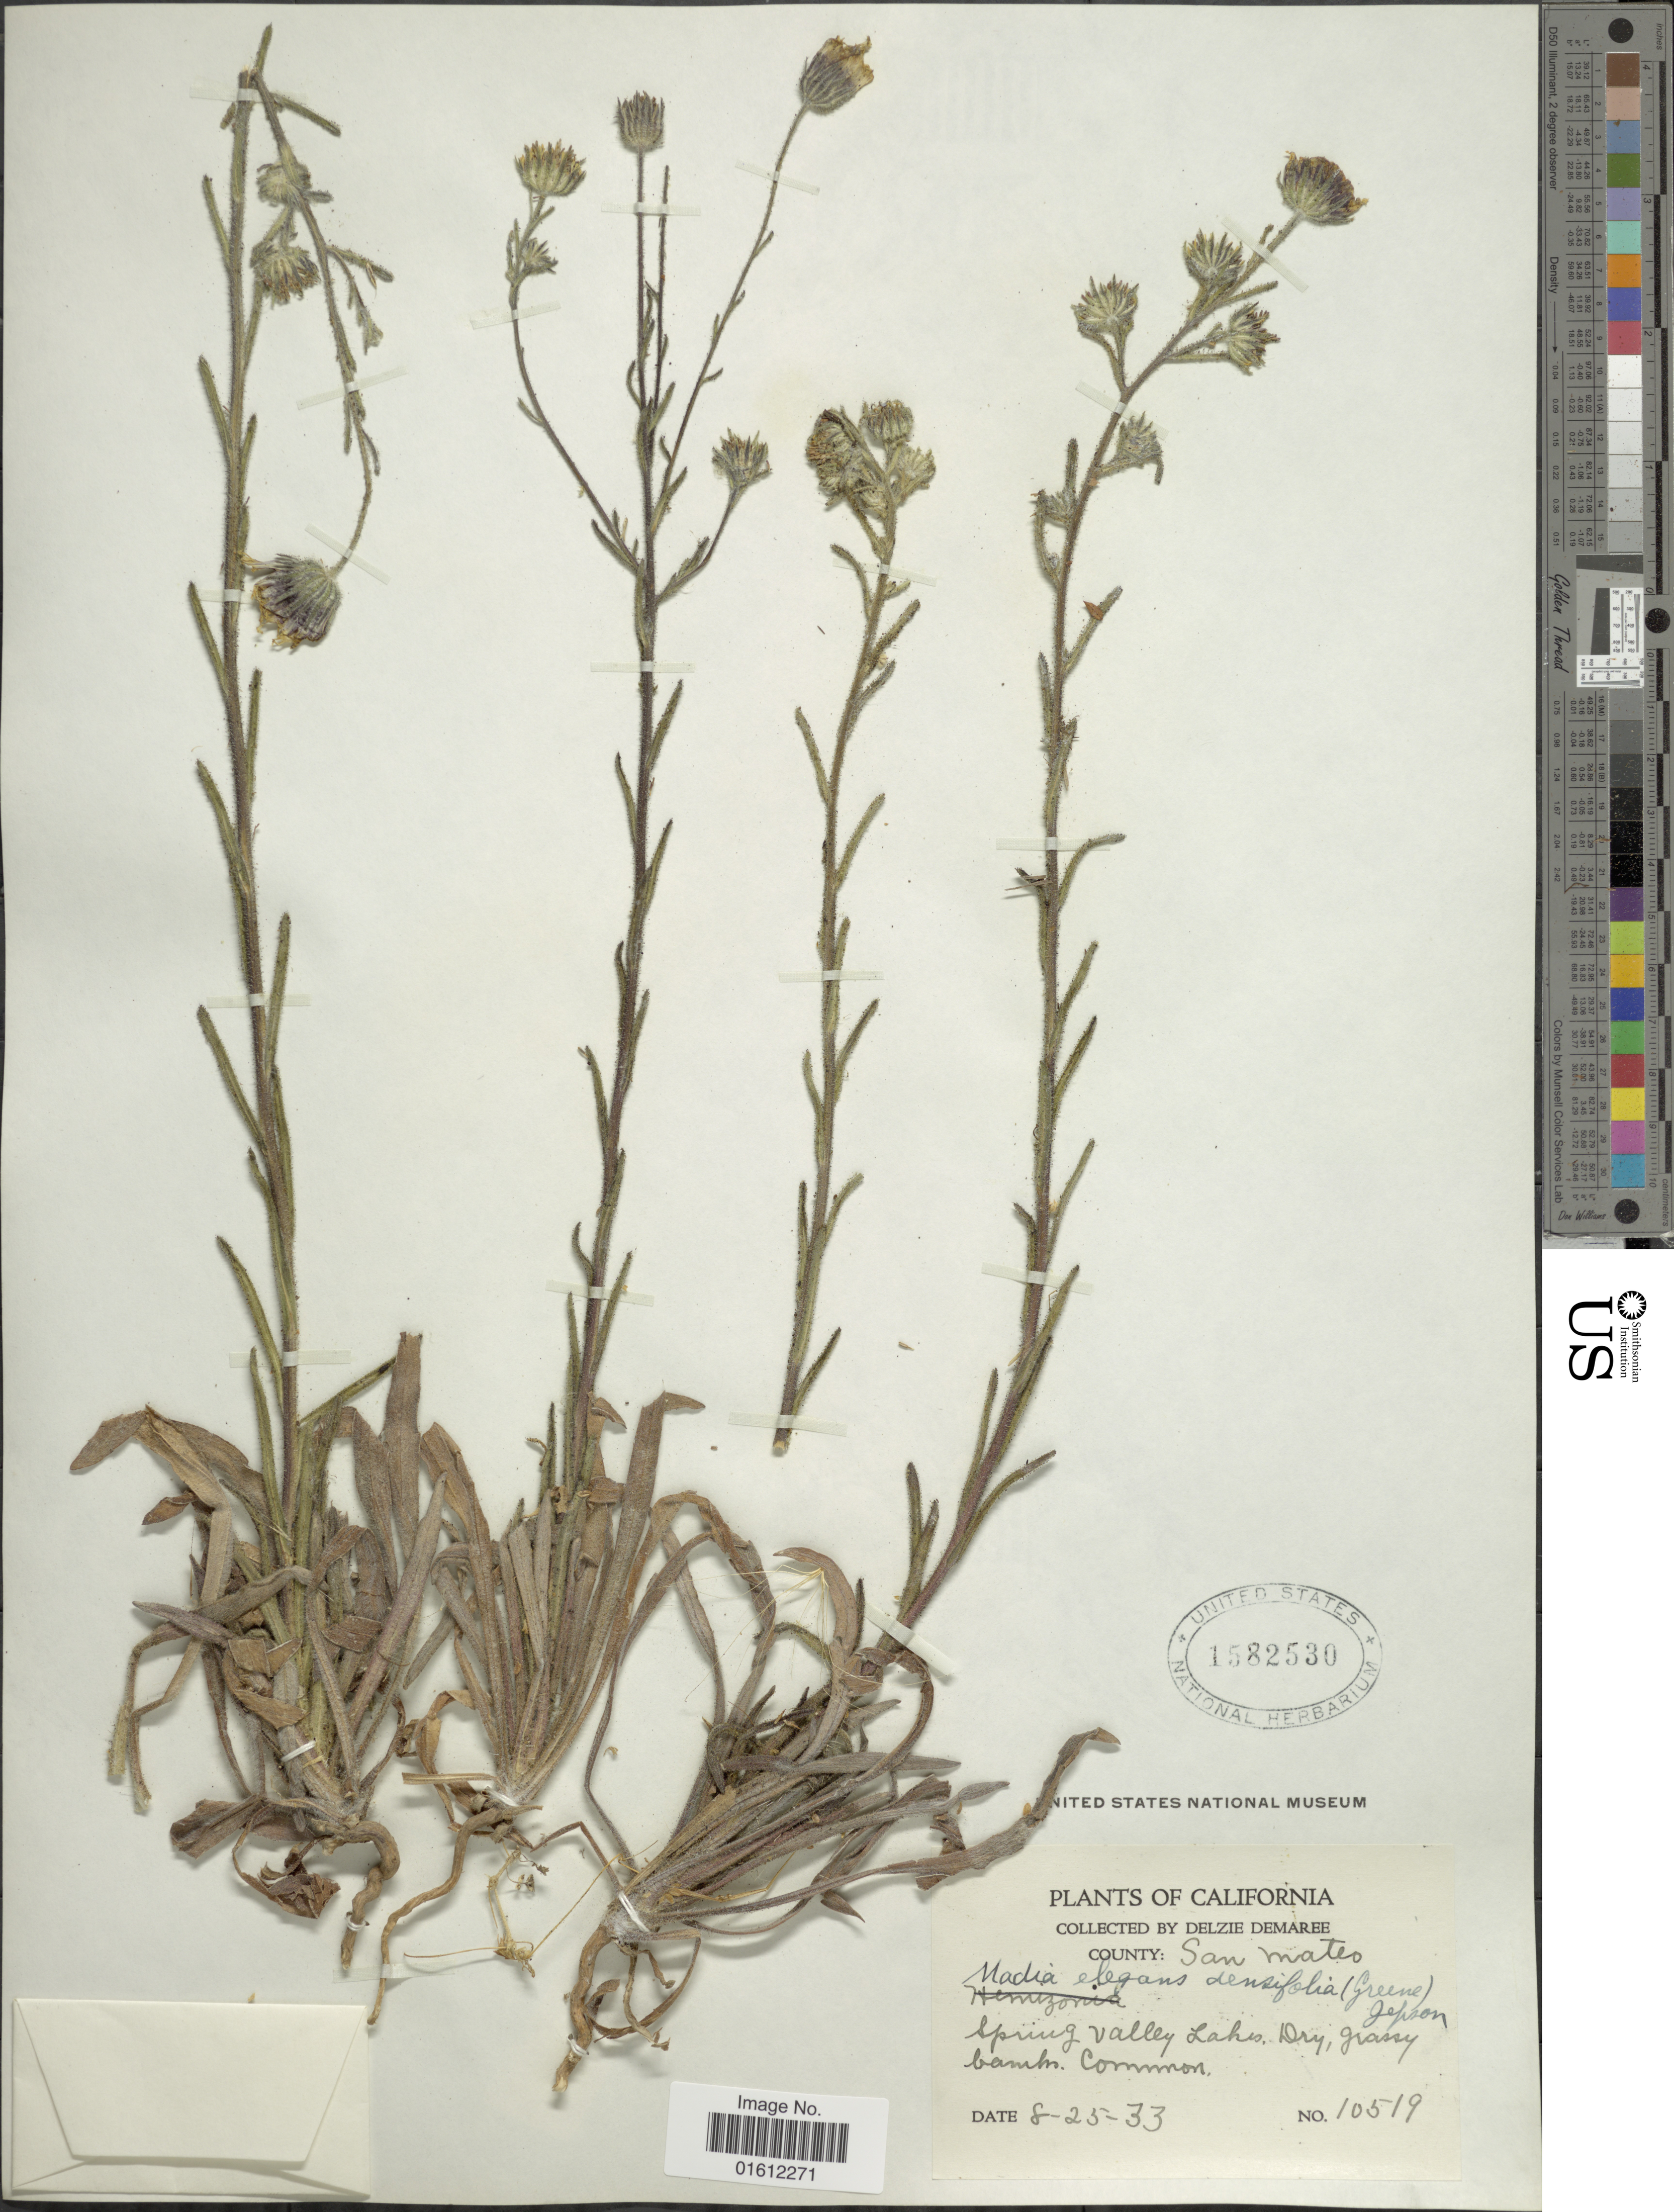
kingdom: Plantae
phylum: Tracheophyta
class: Magnoliopsida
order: Asterales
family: Asteraceae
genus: Madia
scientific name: Madia elegans subsp. densifolia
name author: (Greene) D.D. Keck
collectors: D. Demaree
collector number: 10519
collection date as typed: Transcribed d/m/y: 25/8/33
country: United States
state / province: California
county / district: San Mateo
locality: County: San Mateo, Spring valley Lahes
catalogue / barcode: US 1582530